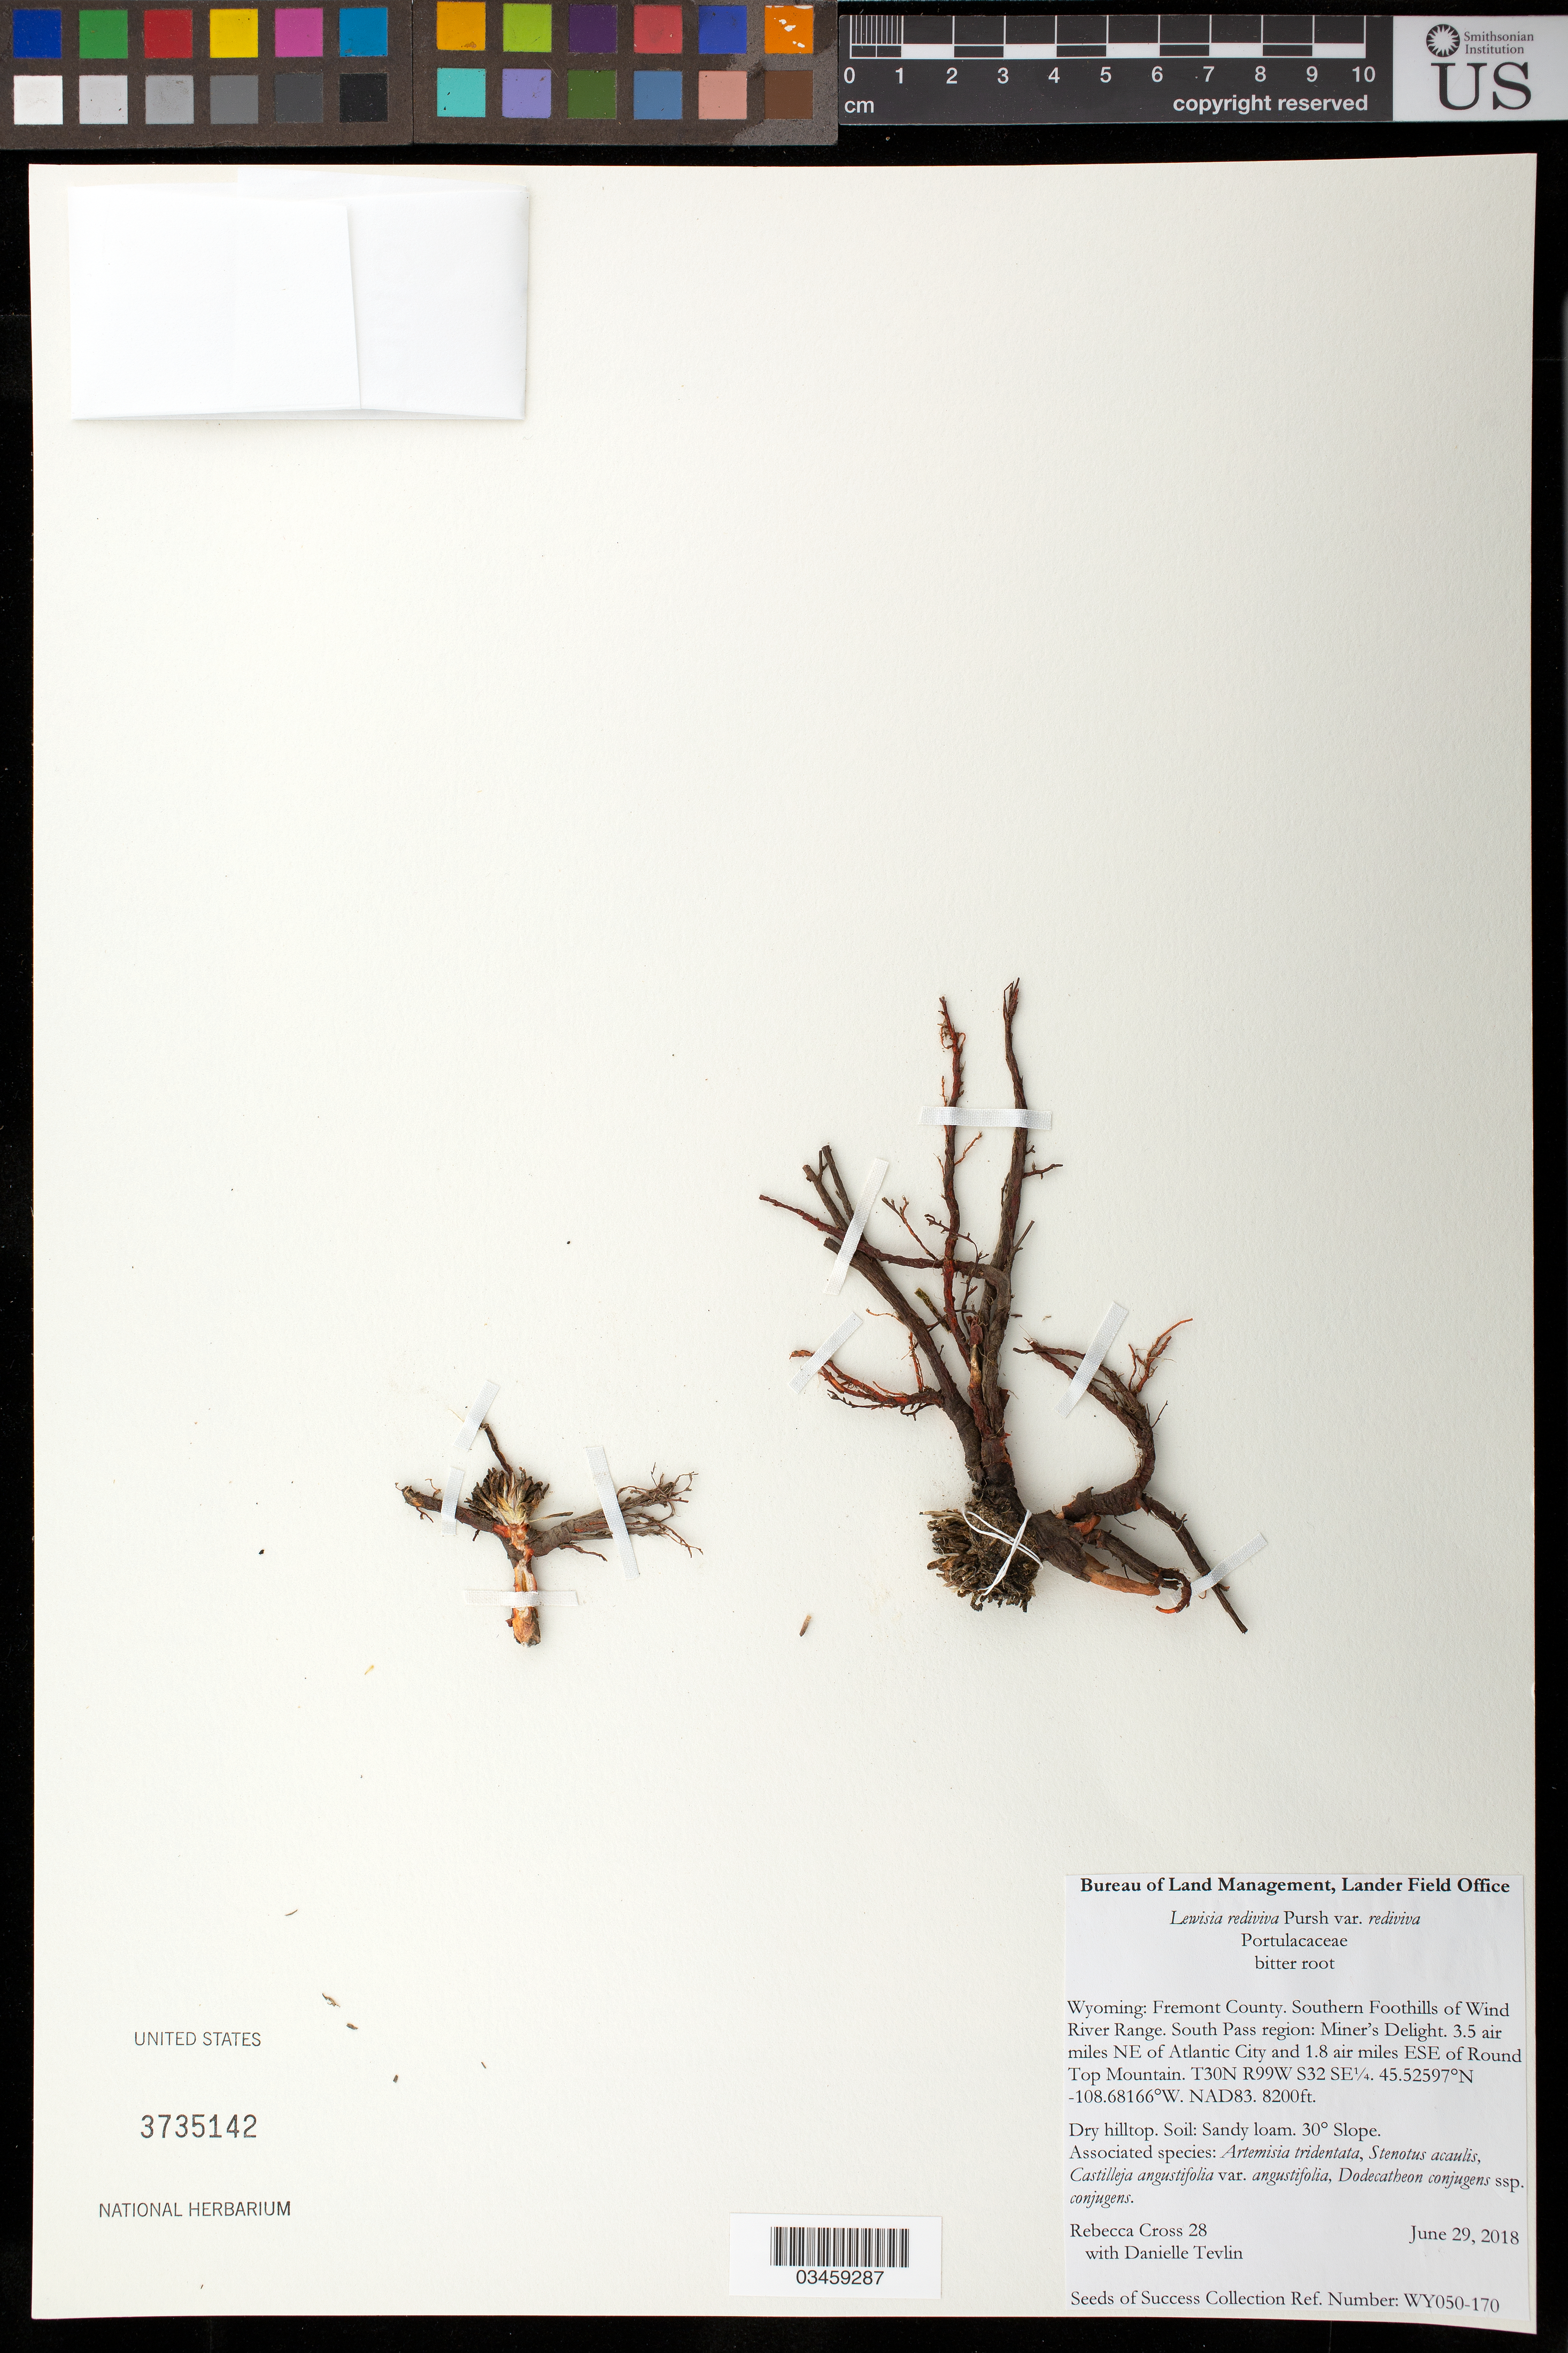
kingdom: Plantae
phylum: Tracheophyta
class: Magnoliopsida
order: Caryophyllales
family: Montiaceae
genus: Lewisia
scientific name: Lewisia rediviva var. rediviva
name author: Pursh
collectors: R. Cross & D. Tevlin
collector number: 28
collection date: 2018-06-29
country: United States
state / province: Wyoming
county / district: Fremont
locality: Wind River Range, South Pass region, Miner's Delight. 3.5 air mi. NE from Atlantic City and 1.8 air mi.ESE of Round Top Mt. T30N R99W S32 SE1/4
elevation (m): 2499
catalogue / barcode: US 3735142